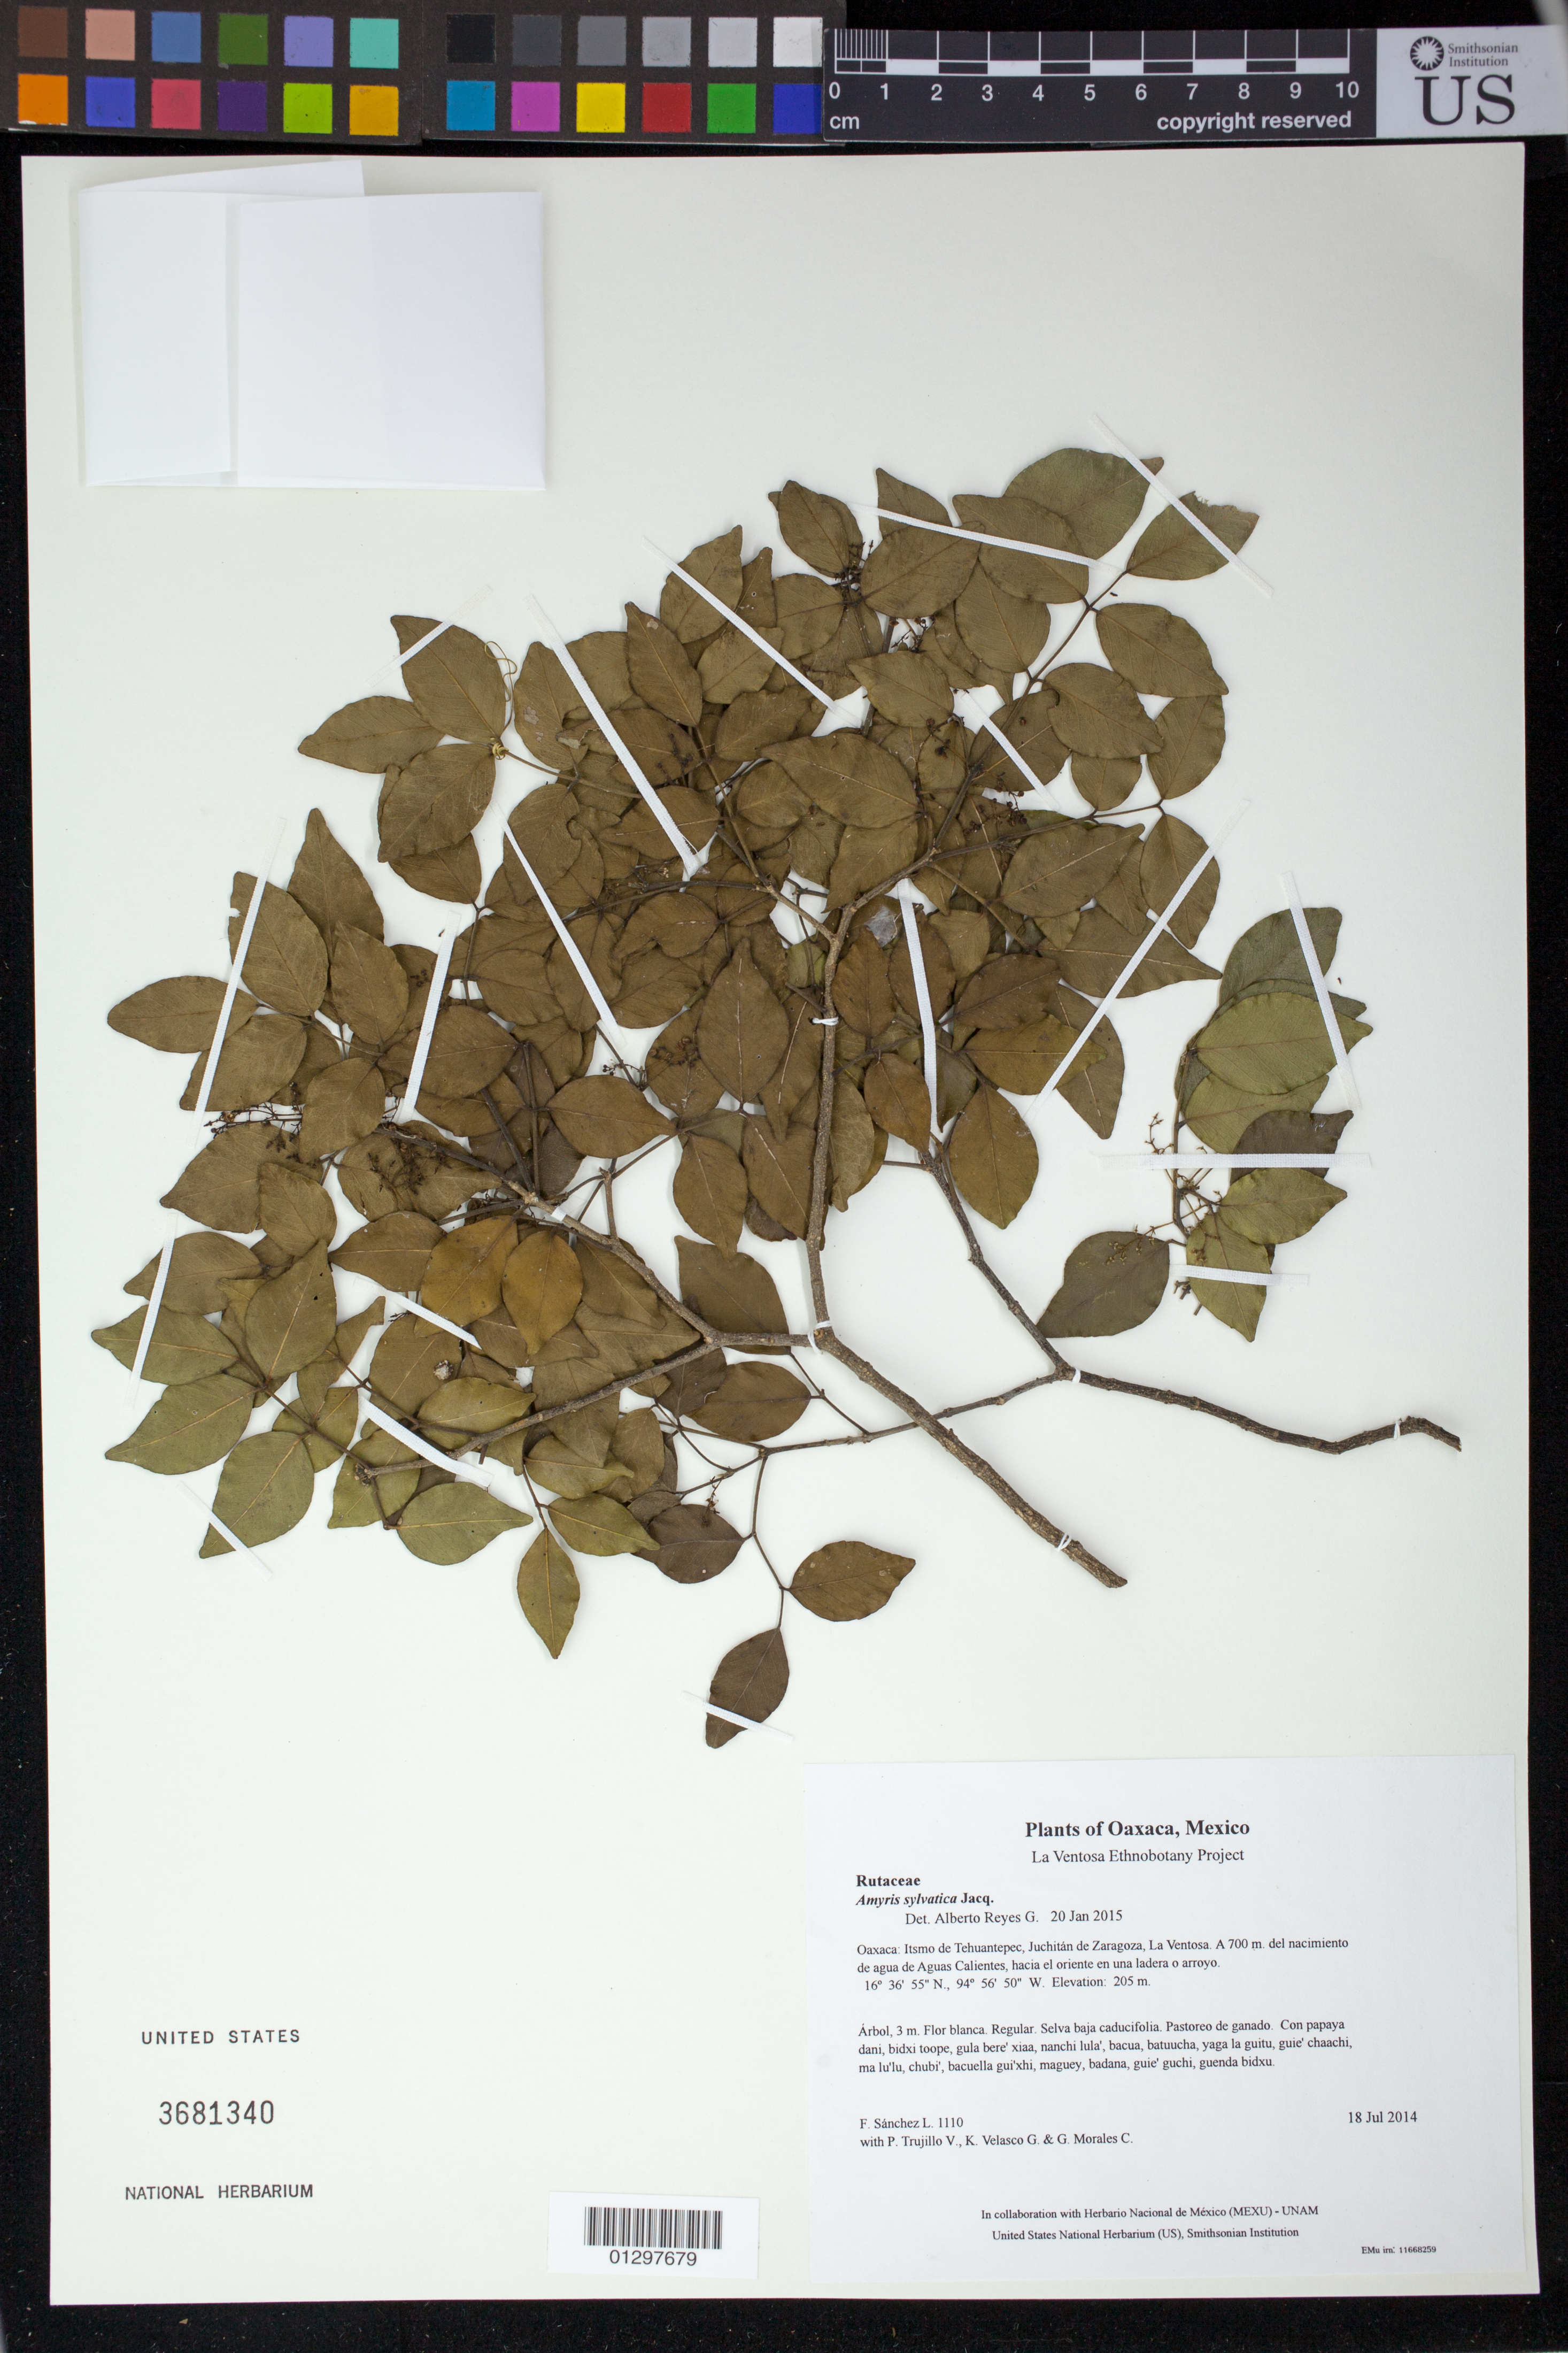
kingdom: Plantae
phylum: Tracheophyta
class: Magnoliopsida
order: Sapindales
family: Rutaceae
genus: Amyris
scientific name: Amyris elemifera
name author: L.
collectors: F. Sánchez L., P. Trujillo V., K. Velasco G. & G. Morales C.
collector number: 1110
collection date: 2014-07-18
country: Mexico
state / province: Oaxaca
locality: Itsmo de Tehuantepec, Juchitán de Zaragoza, La Ventosa. A 700 m. del nacimiento de agua de Aguas Calientes, hacia el oriente en una ladera o arroyo.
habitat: Selva baja caducifolia. Pastoreo de ganado.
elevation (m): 205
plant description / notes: JEBOT, MEXU, SERO, US; Yaga. 3 m. Guie' naquichi'. Nuu.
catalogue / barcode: US 3681340